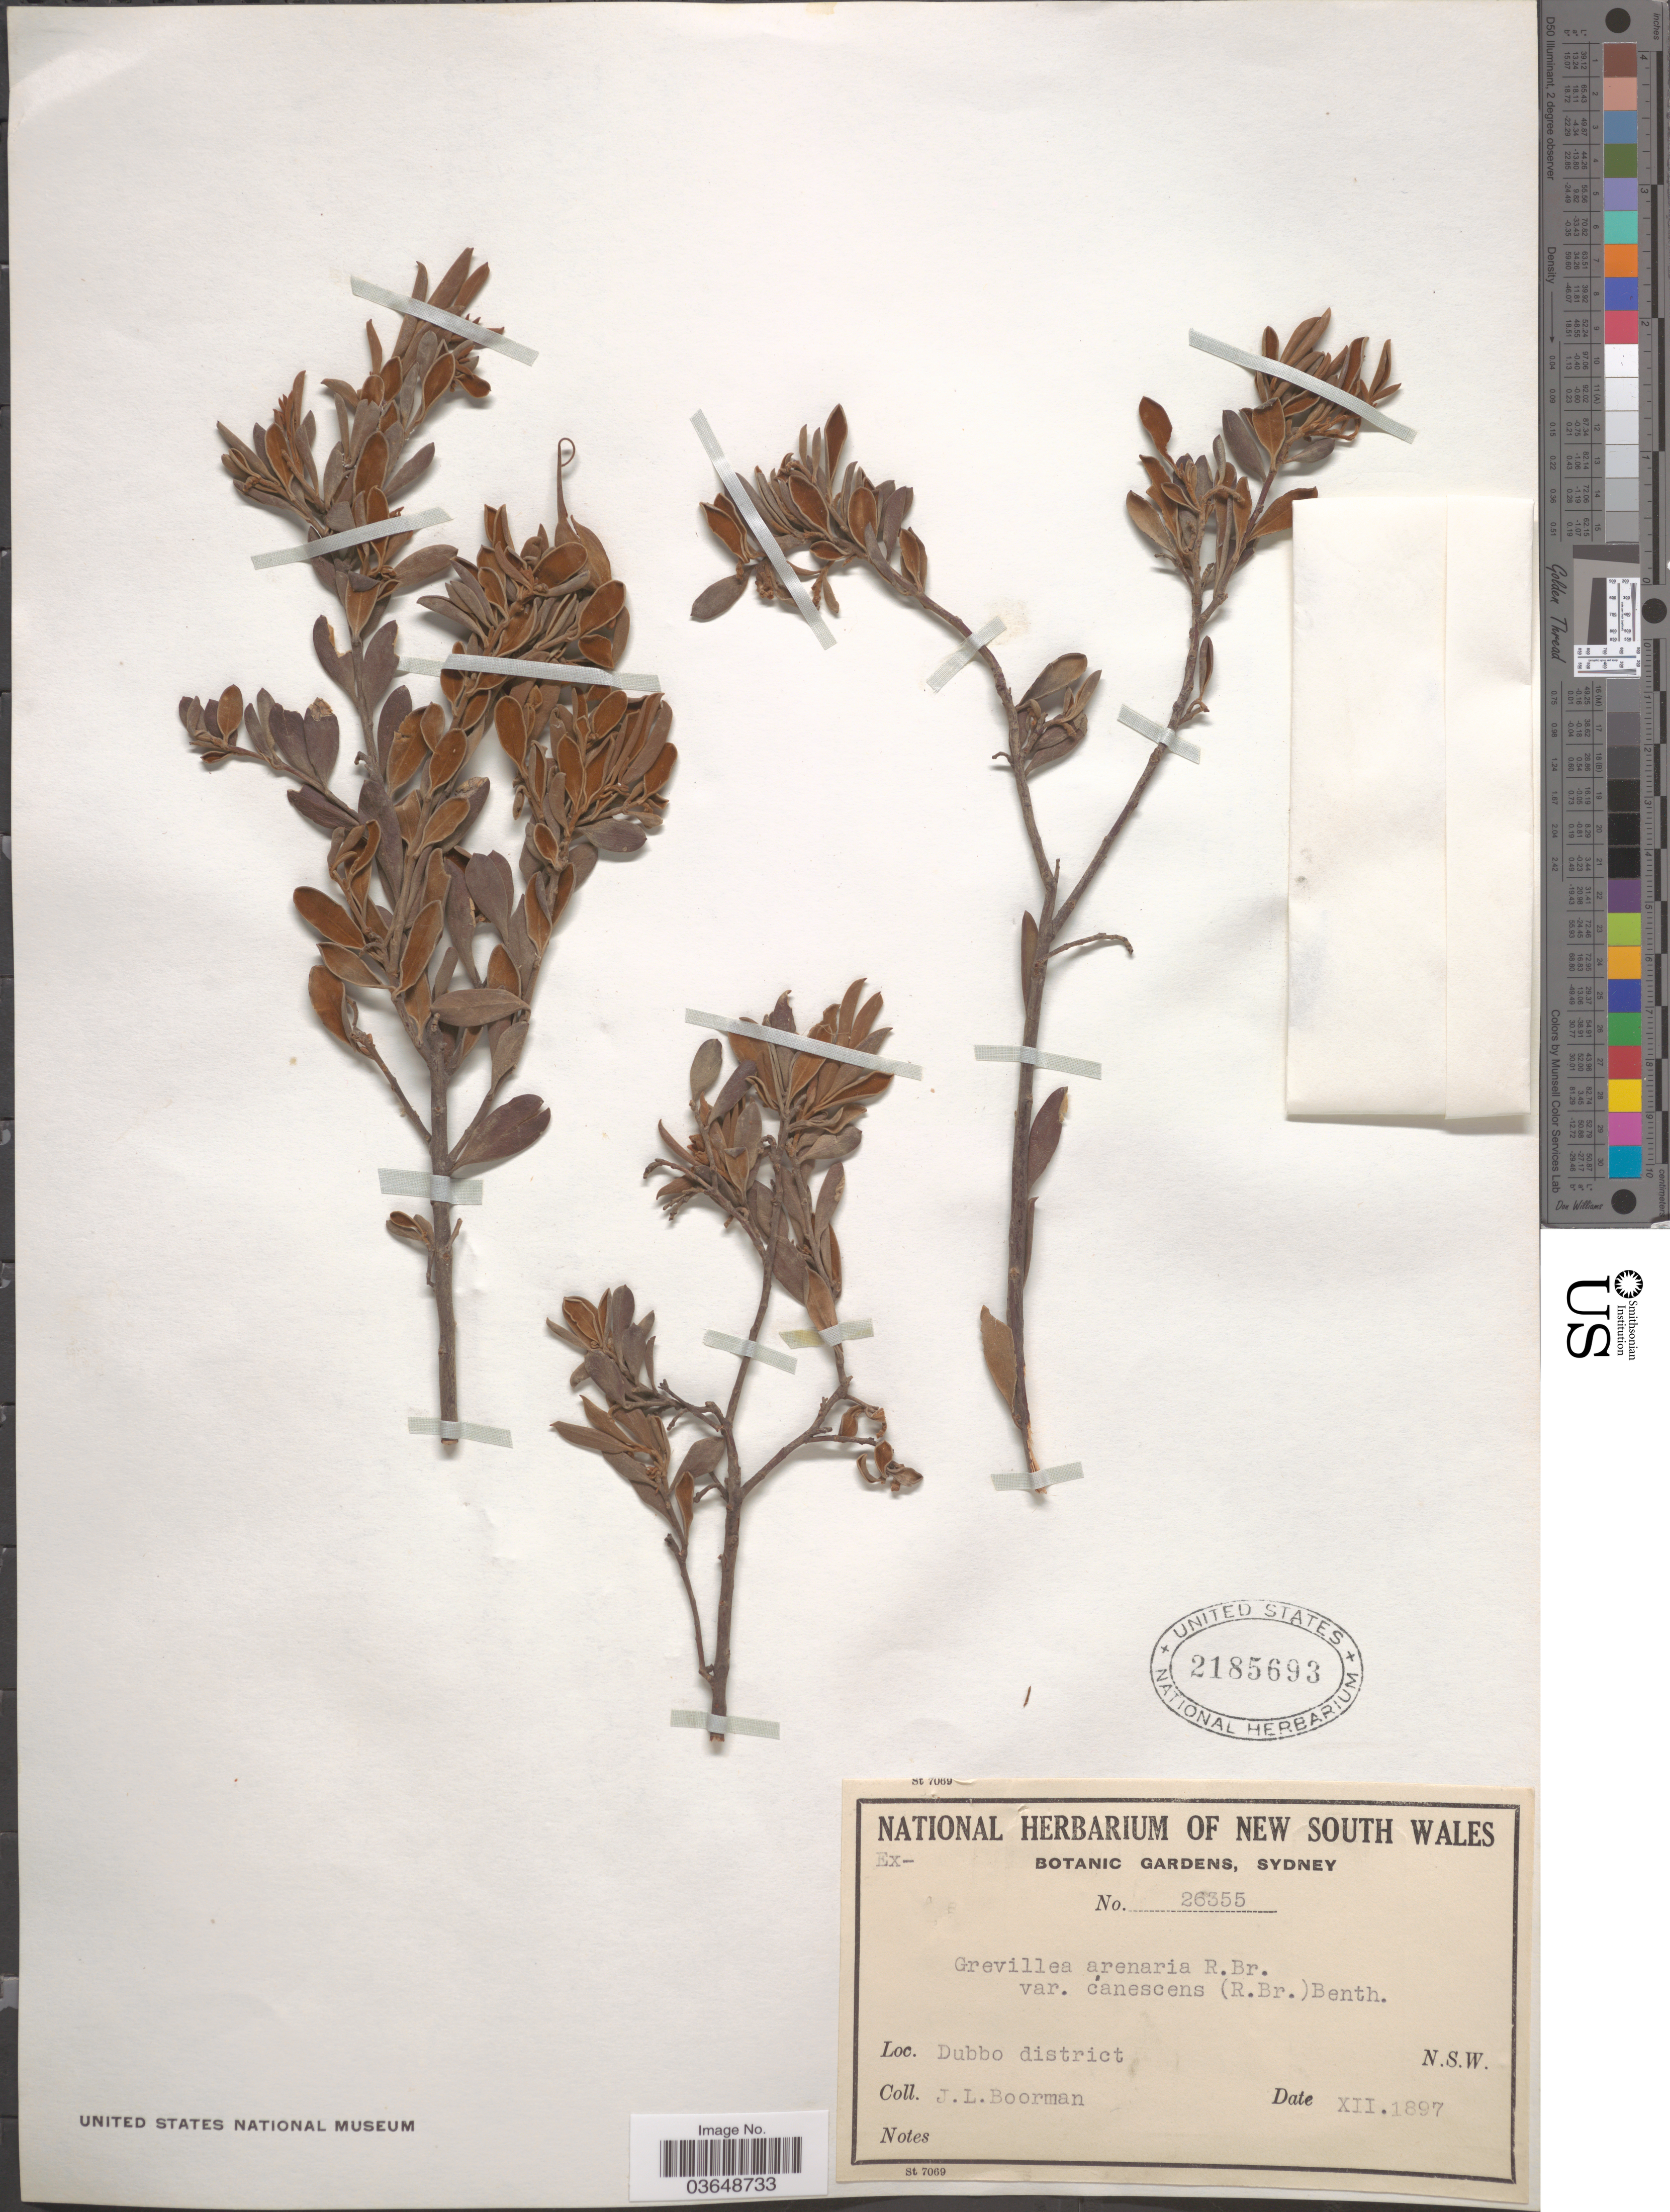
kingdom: Plantae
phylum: Tracheophyta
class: Magnoliopsida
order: Proteales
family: Proteaceae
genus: Grevillea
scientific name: Grevillea arenaria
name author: R. Br.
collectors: J. Boorman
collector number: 26355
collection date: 1897-12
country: Australia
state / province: New South Wales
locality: Dubbo district.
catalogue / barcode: US 2185693